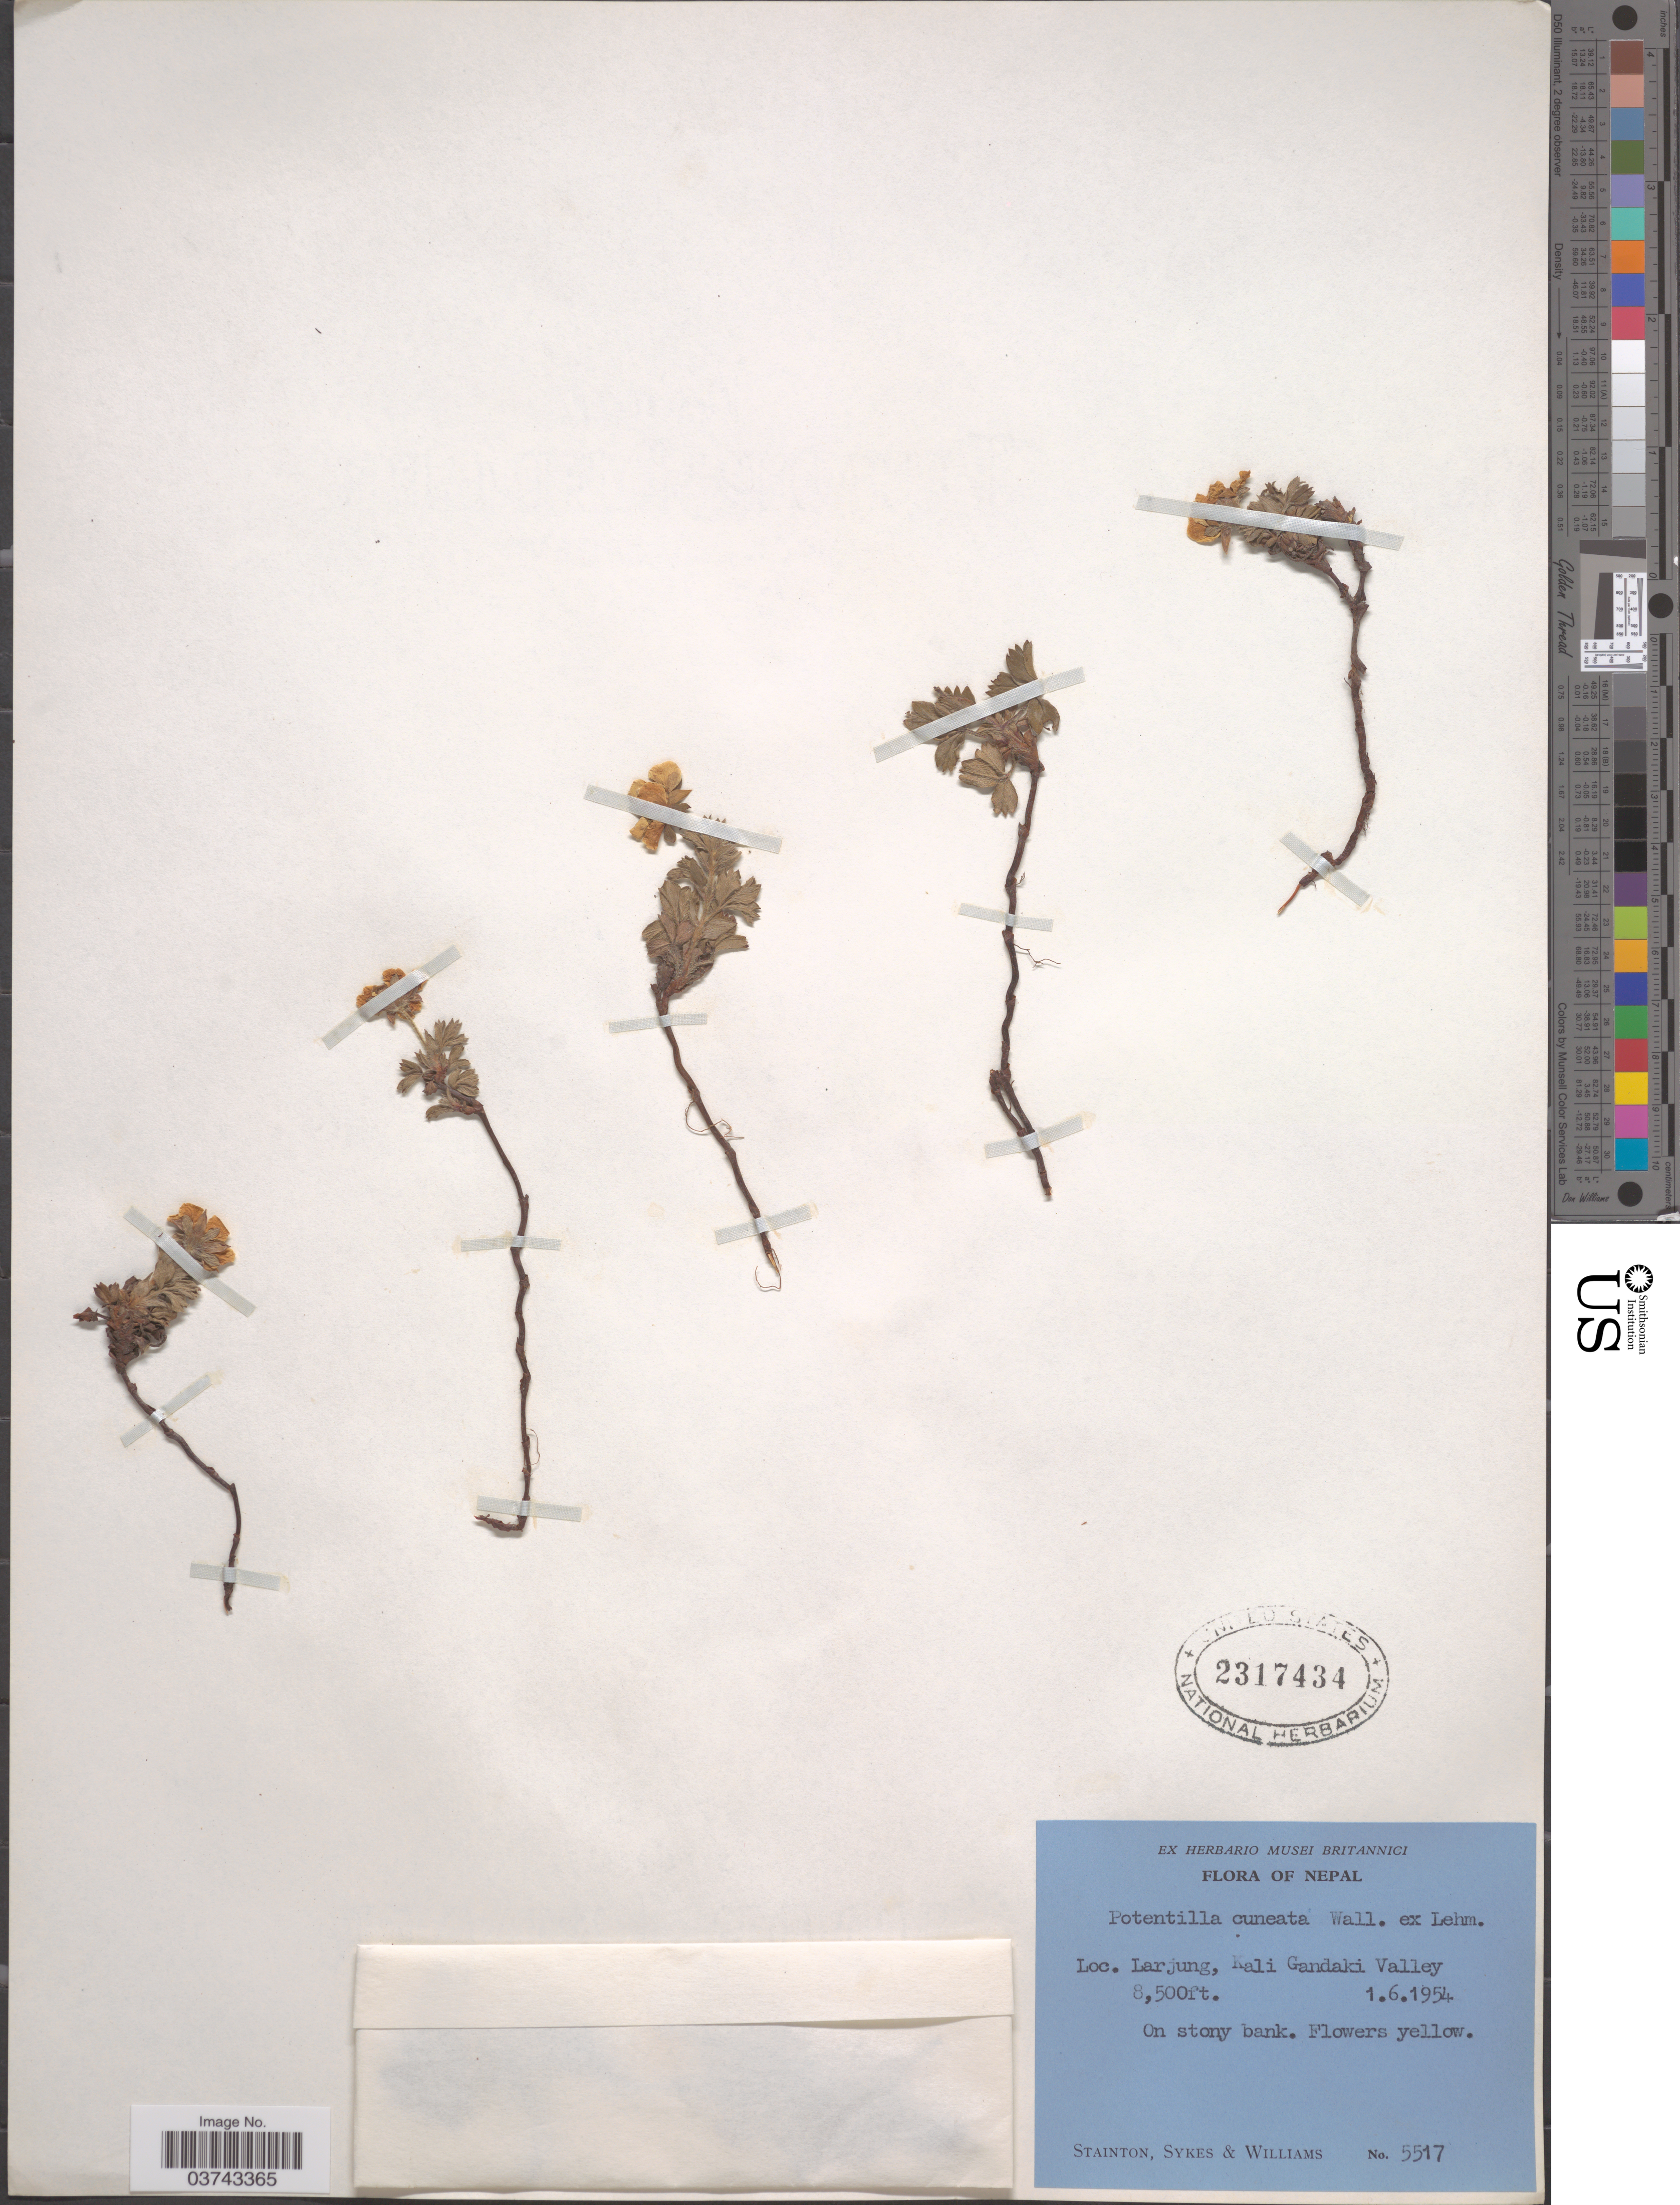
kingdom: Plantae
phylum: Tracheophyta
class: Magnoliopsida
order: Rosales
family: Rosaceae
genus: Potentilla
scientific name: Potentilla cuneata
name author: Wall. ex Lehm.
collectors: -. Stainton, Sykes, -- & -- Williams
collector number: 5517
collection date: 1954-06-01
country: Nepal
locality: Larjung, Kali Gandaki Valley.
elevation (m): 2591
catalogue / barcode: US 2317434